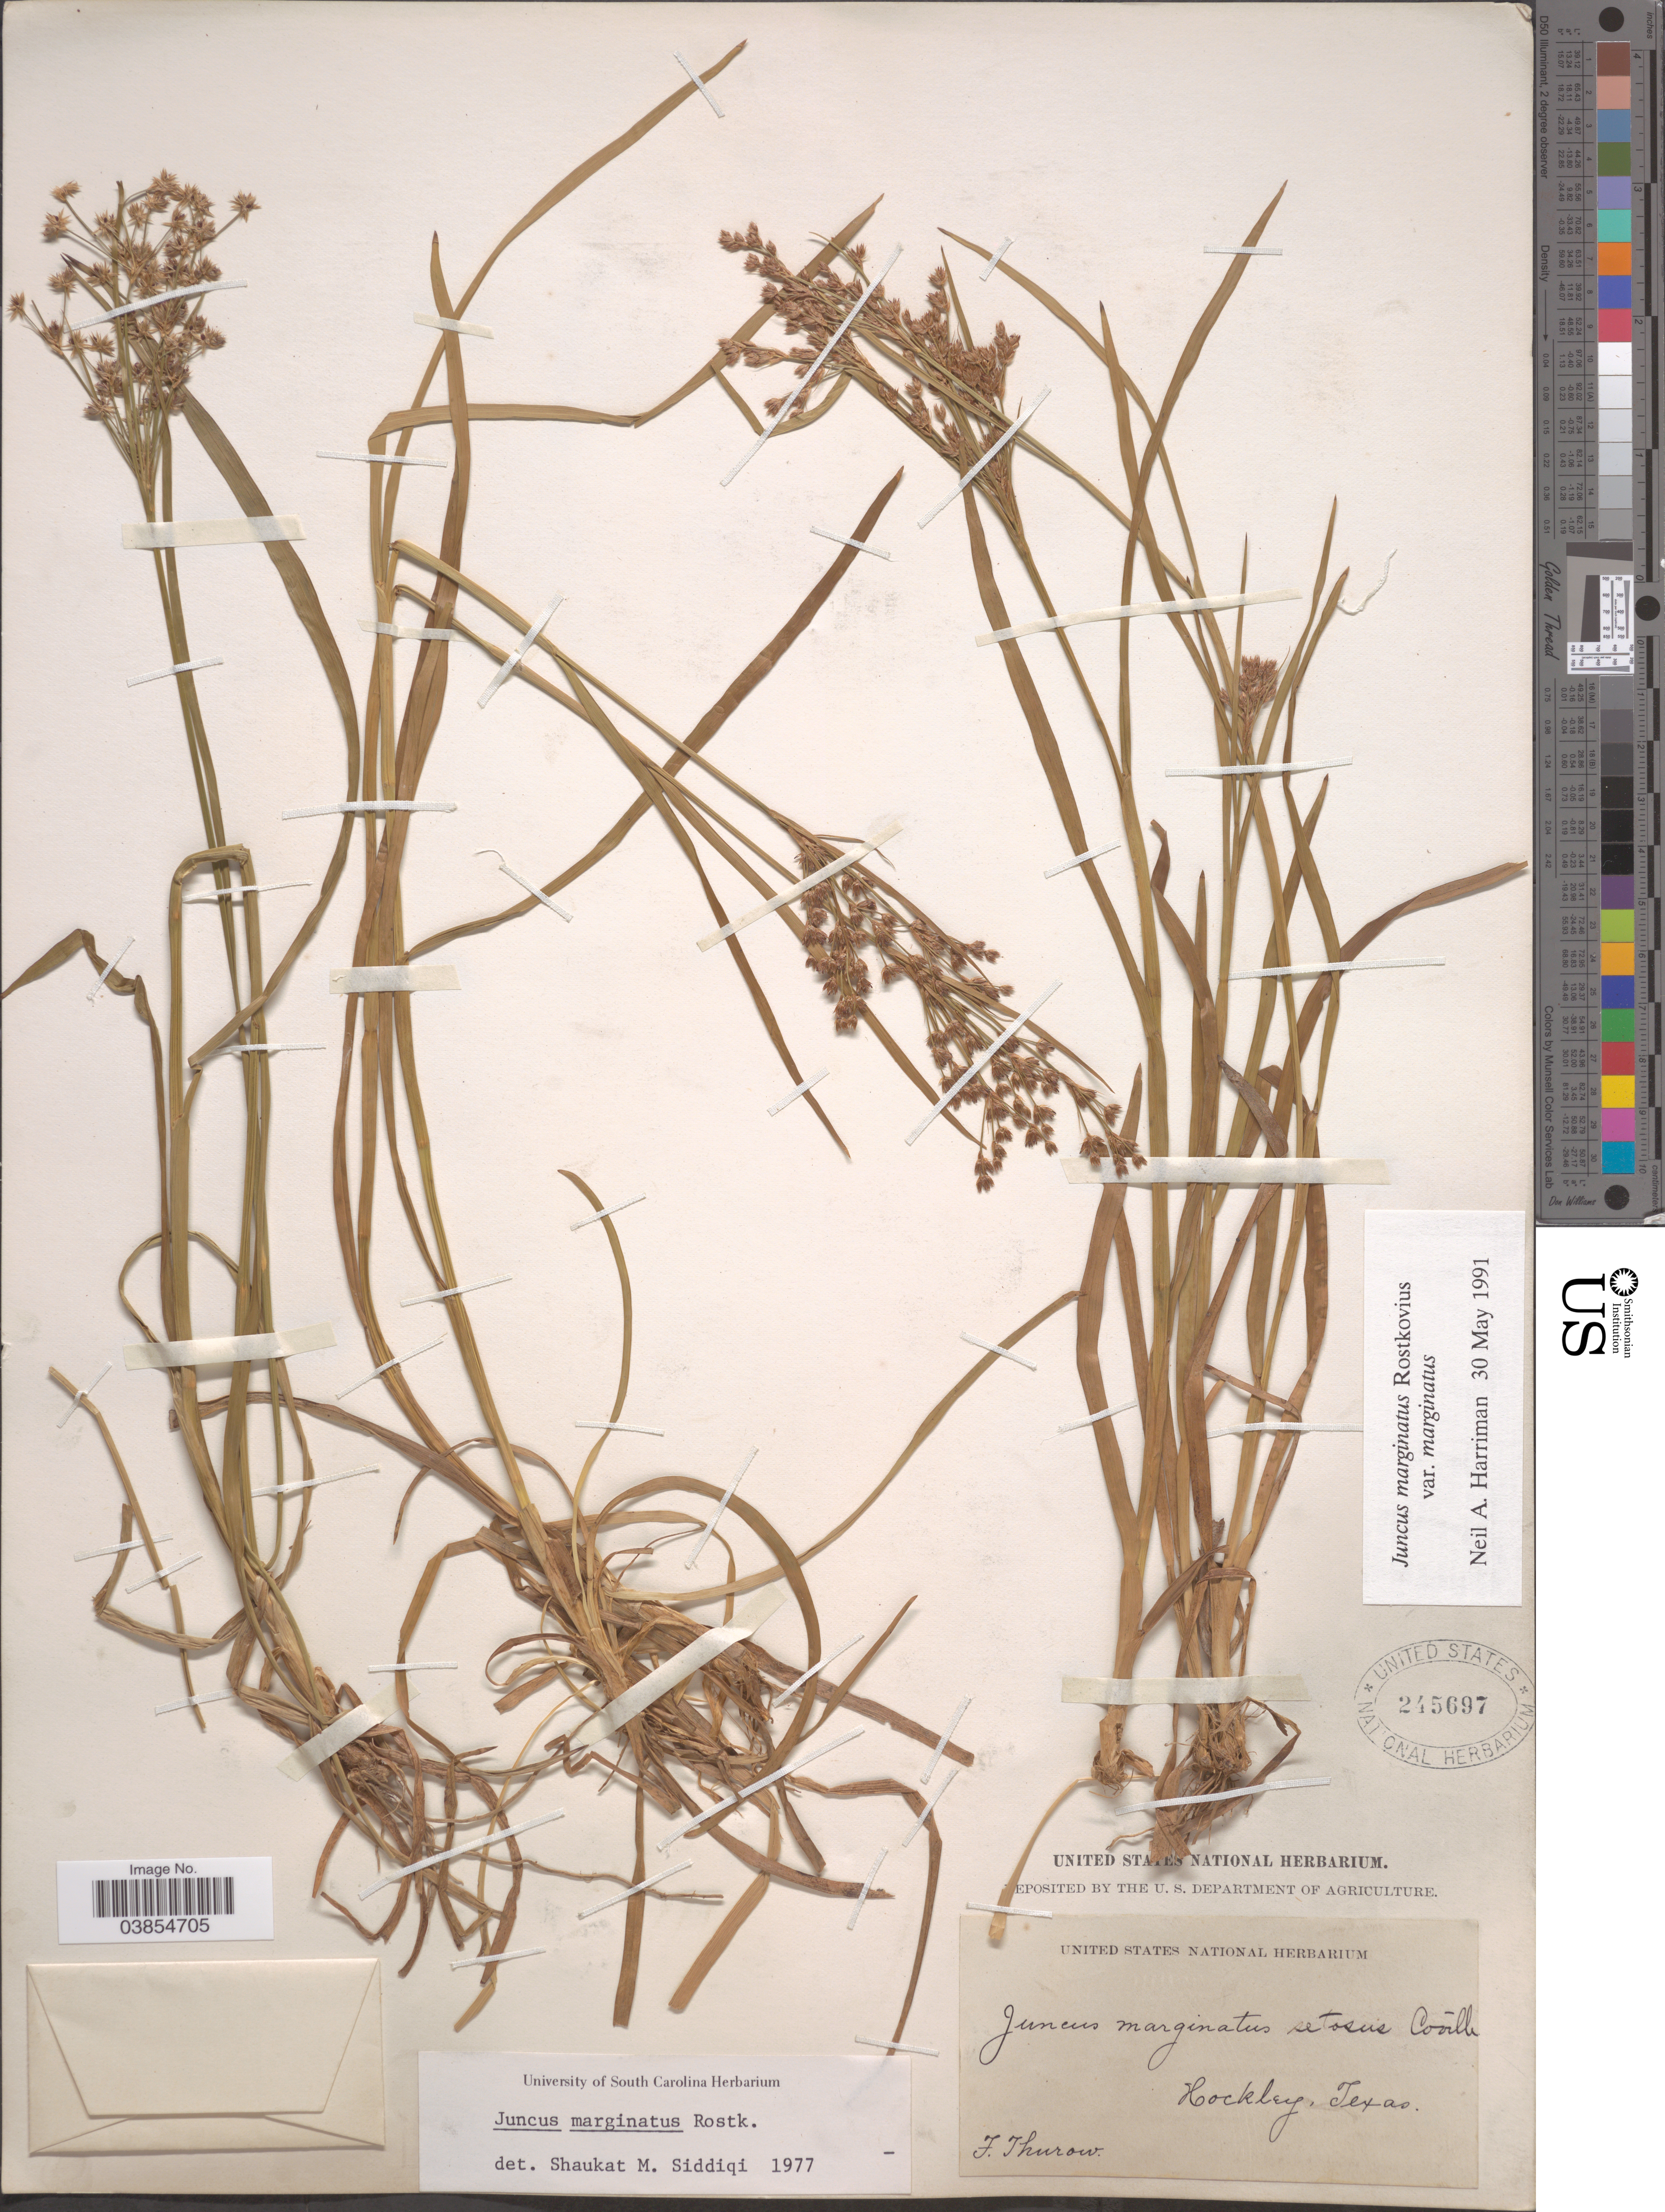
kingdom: Plantae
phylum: Tracheophyta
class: Liliopsida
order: Poales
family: Juncaceae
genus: Juncus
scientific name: Juncus marginatus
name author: Rostk.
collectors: F. W. Thurow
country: United States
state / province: Texas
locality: Hockley.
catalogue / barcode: US 245697